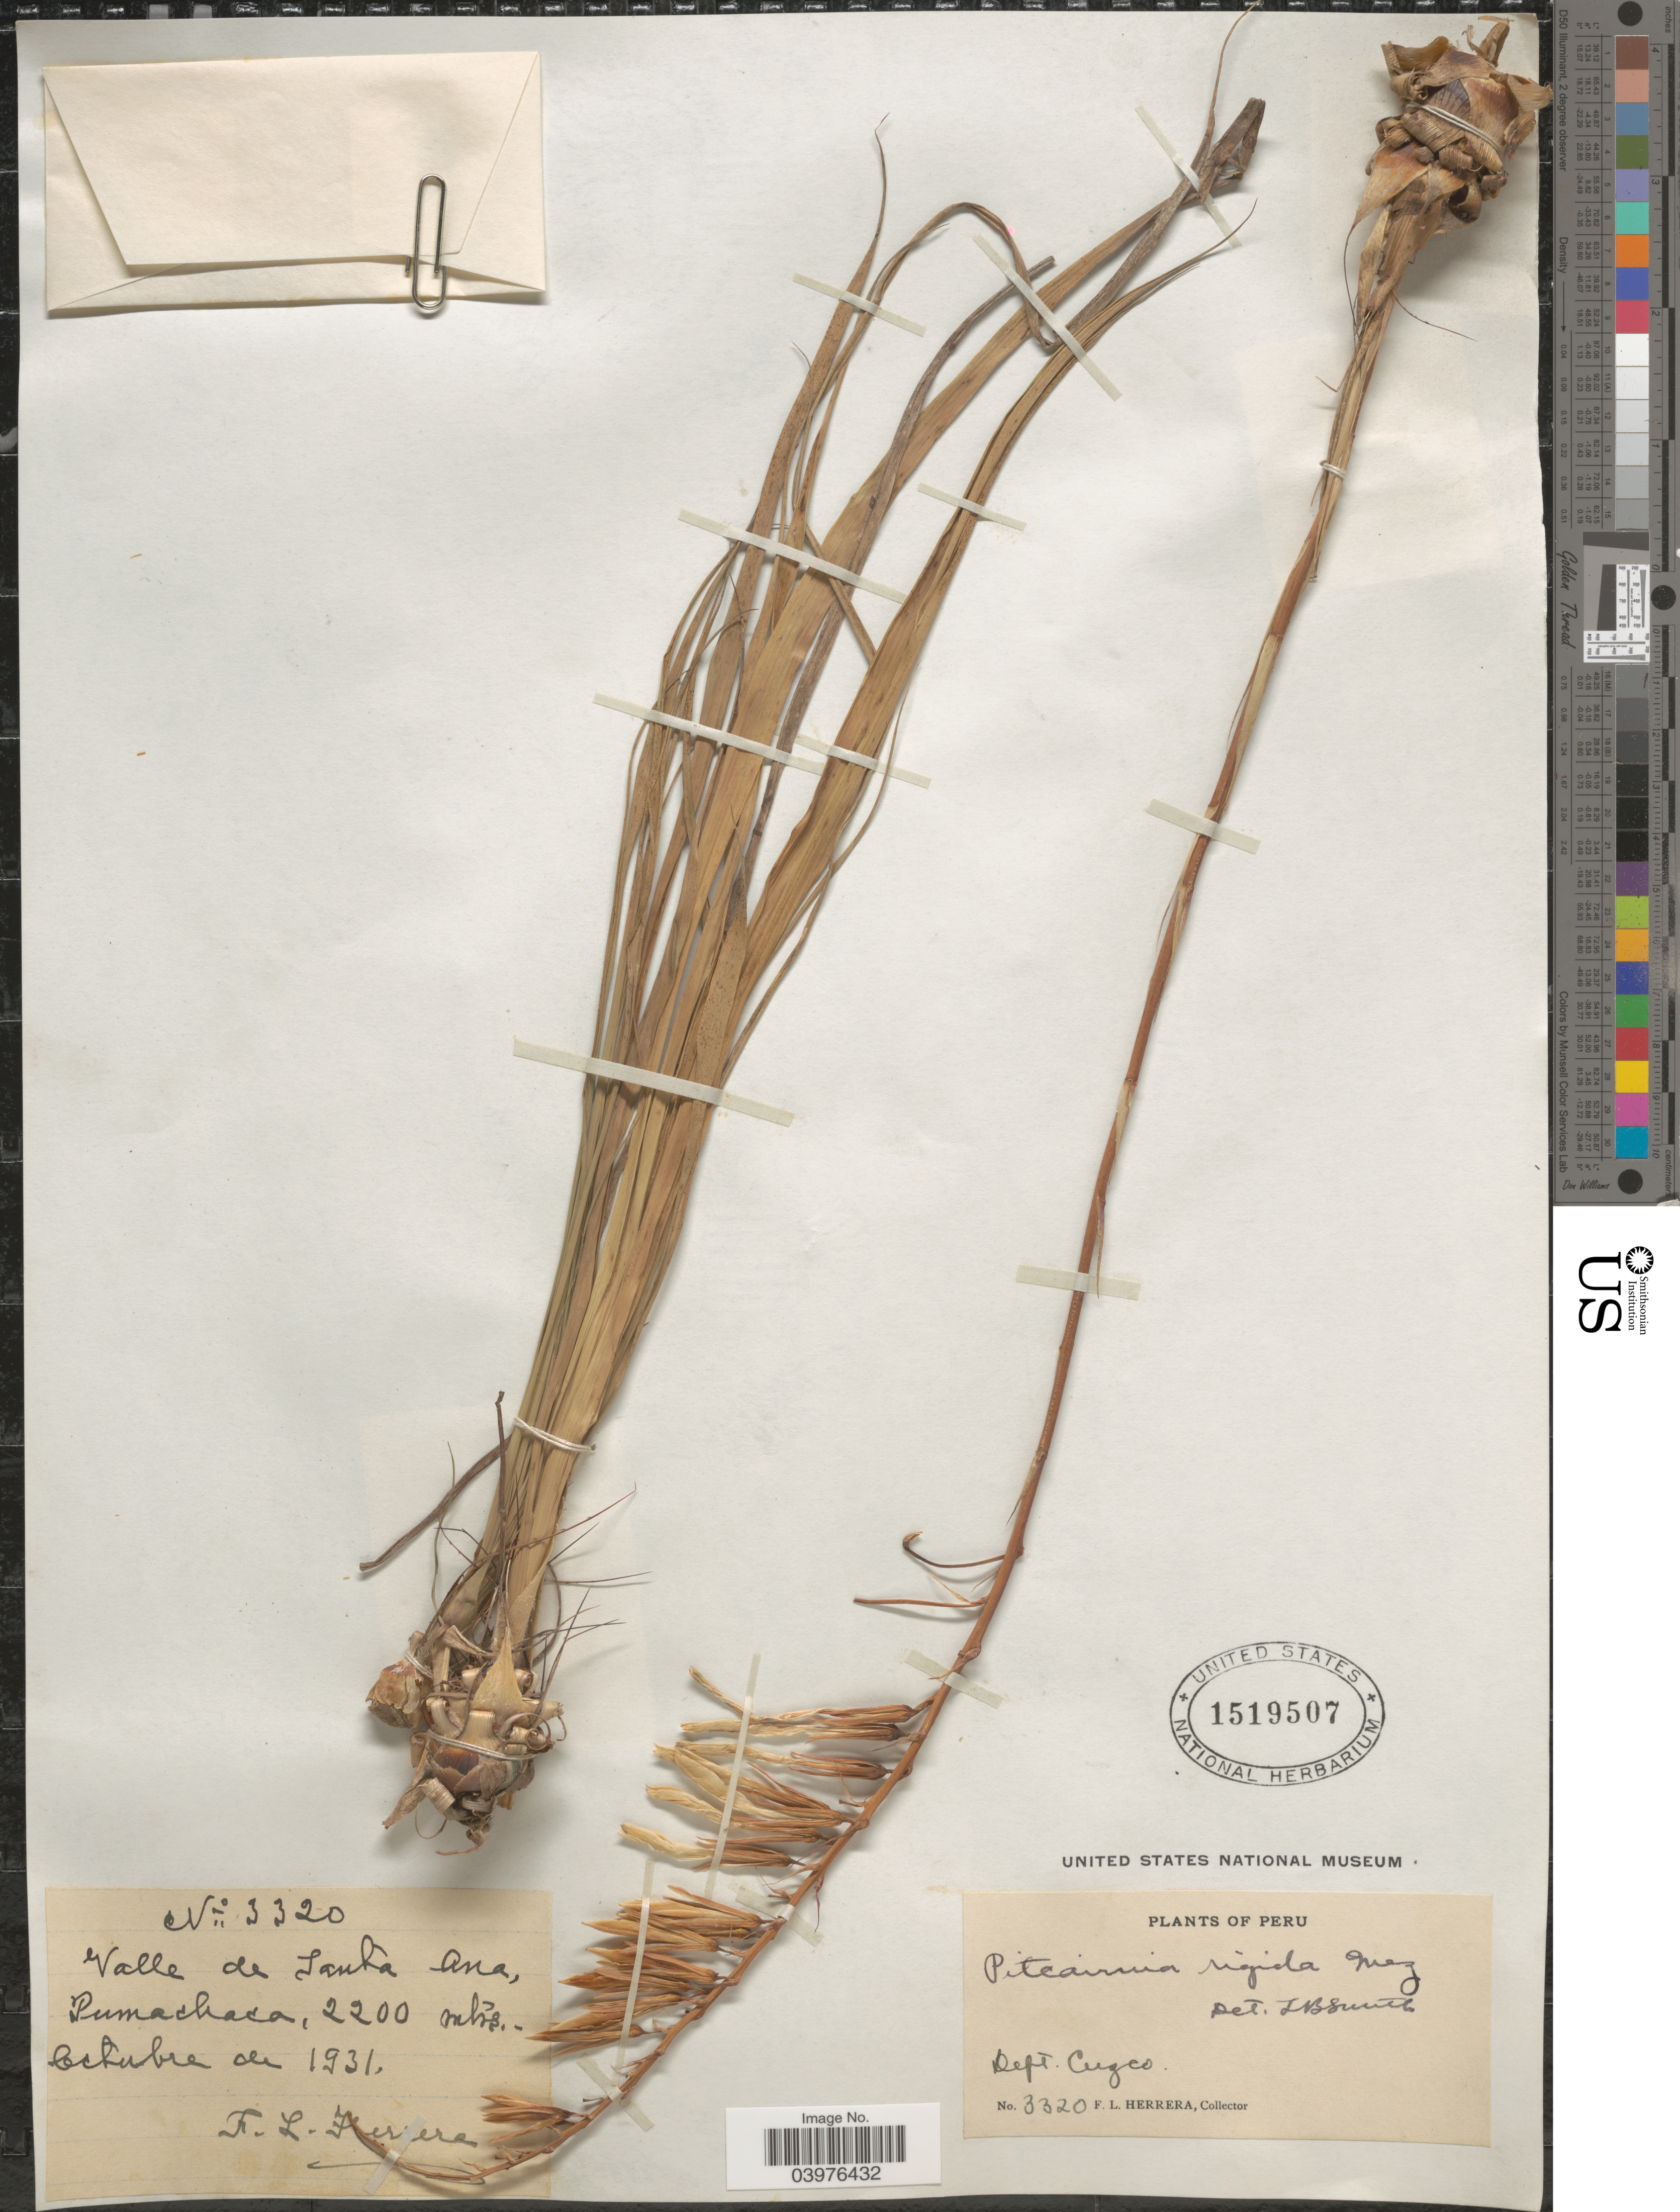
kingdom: Plantae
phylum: Tracheophyta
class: Liliopsida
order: Poales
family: Bromeliaceae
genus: Pitcairnia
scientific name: Pitcairnia rigida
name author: Mez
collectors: F. L. Herrera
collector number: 3320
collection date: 1931-10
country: Peru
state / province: Cusco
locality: Valle de Santa Ana, Pumachaca.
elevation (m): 2200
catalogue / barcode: US 1519507